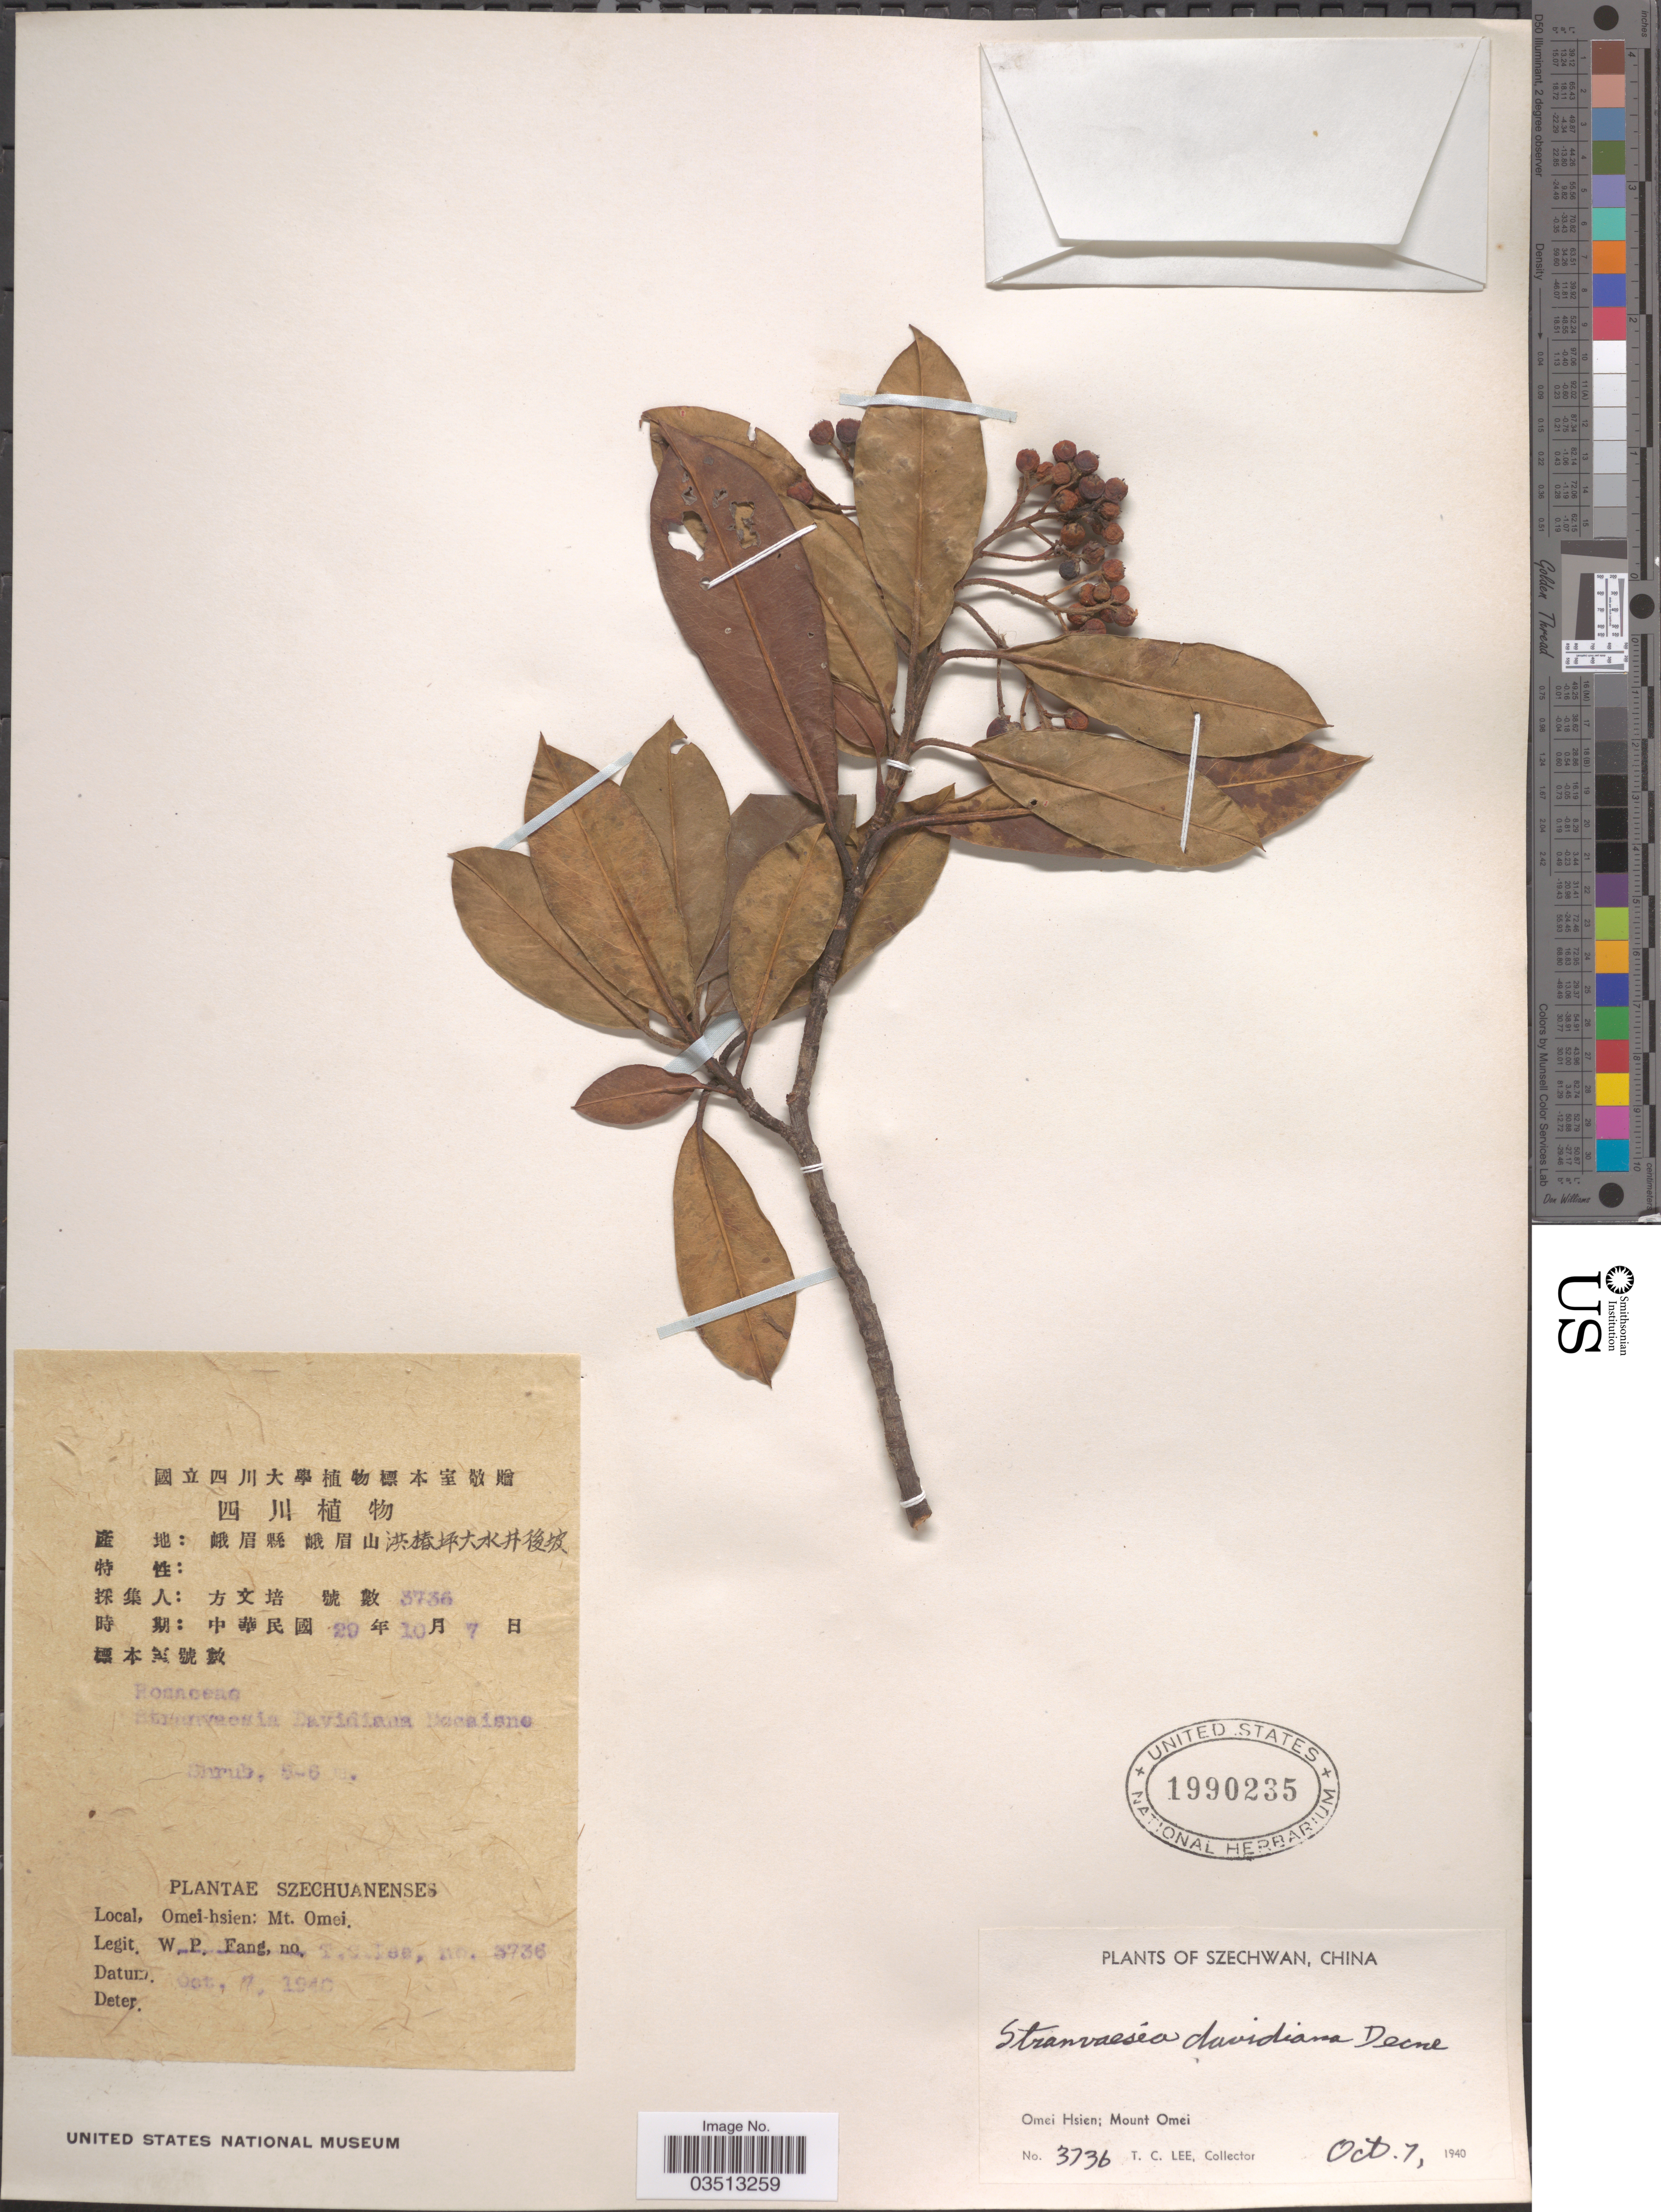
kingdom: Plantae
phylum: Tracheophyta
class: Magnoliopsida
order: Rosales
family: Rosaceae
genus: Stranvaesia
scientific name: Stranvaesia davidiana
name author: Decne.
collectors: T. Lee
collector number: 3736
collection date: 1940-10-07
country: China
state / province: Sichuan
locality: Szechwan. Omei Hsien; Mount Omei.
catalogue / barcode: US 1990235